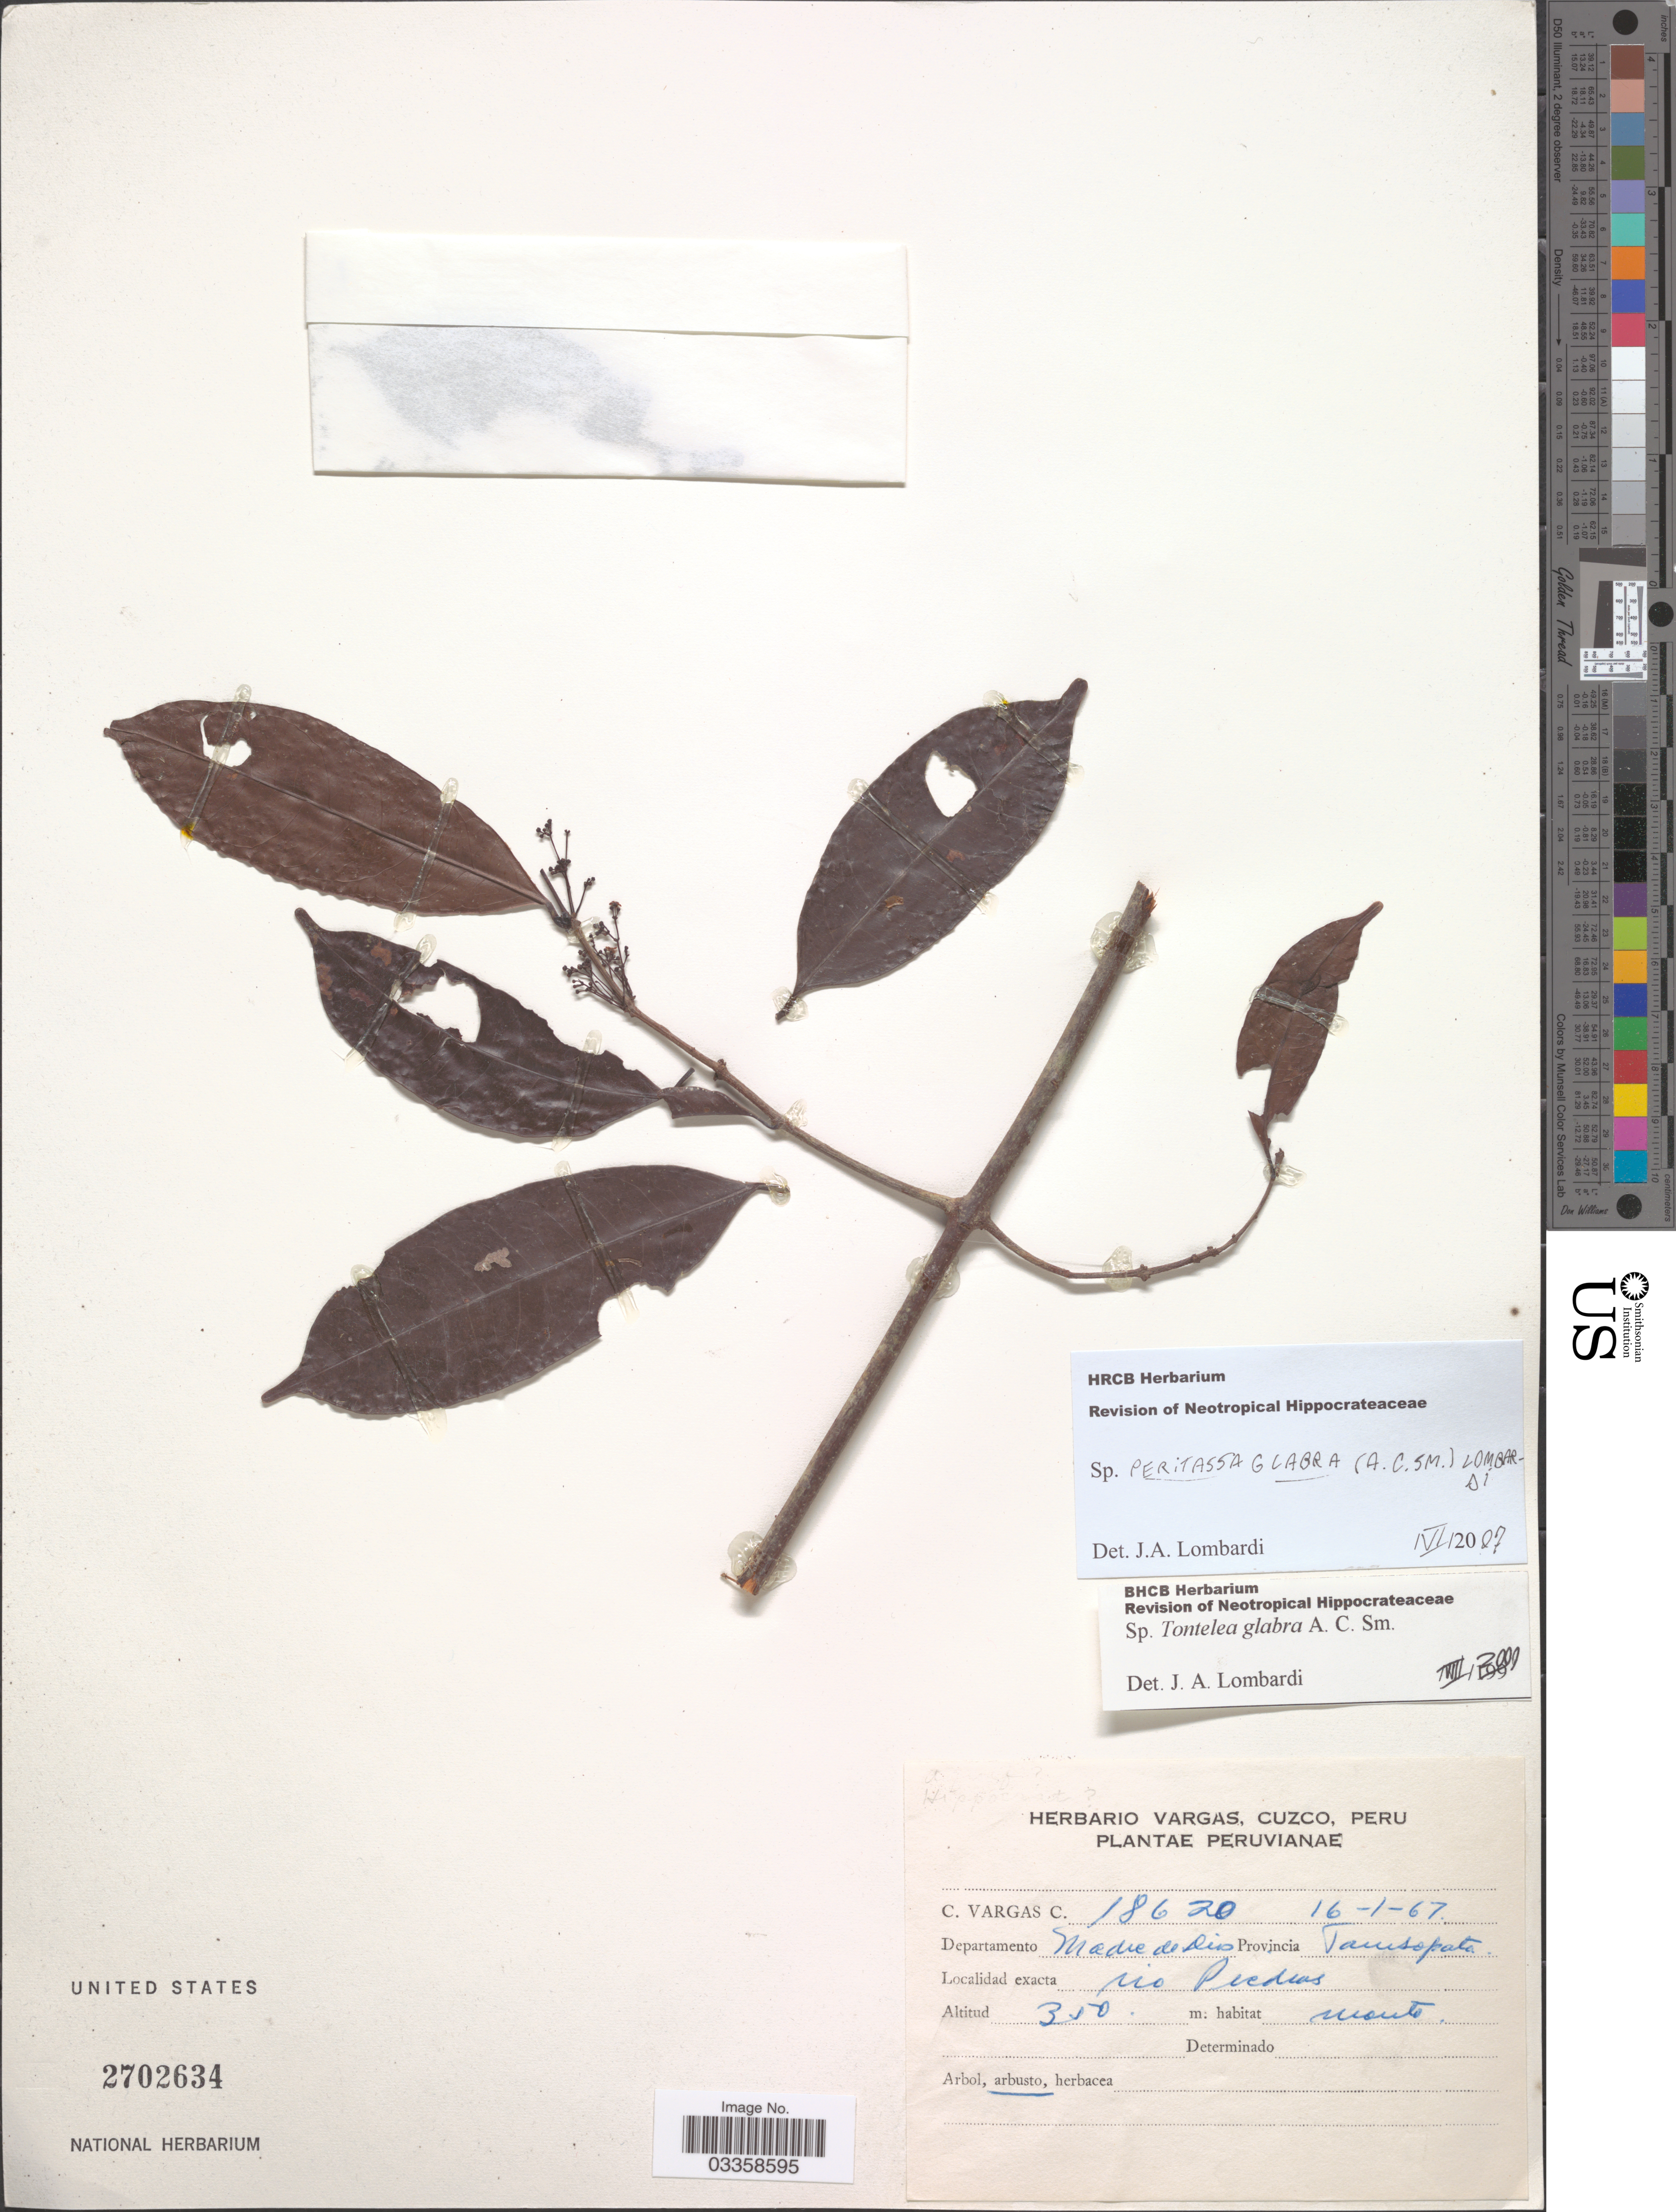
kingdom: Plantae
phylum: Tracheophyta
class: Magnoliopsida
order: Celastrales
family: Celastraceae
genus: Peritassa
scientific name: Peritassa glabra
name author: (A.C. Sm.) Lombardi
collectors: C. Vargas Calderón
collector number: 18620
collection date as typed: Transcribed d/m/y: 16/1/67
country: Peru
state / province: Madre de Dios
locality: Departamento Madre de Dios. Provincia Tambopata. Rio Piedras.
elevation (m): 350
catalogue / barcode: US 2702634